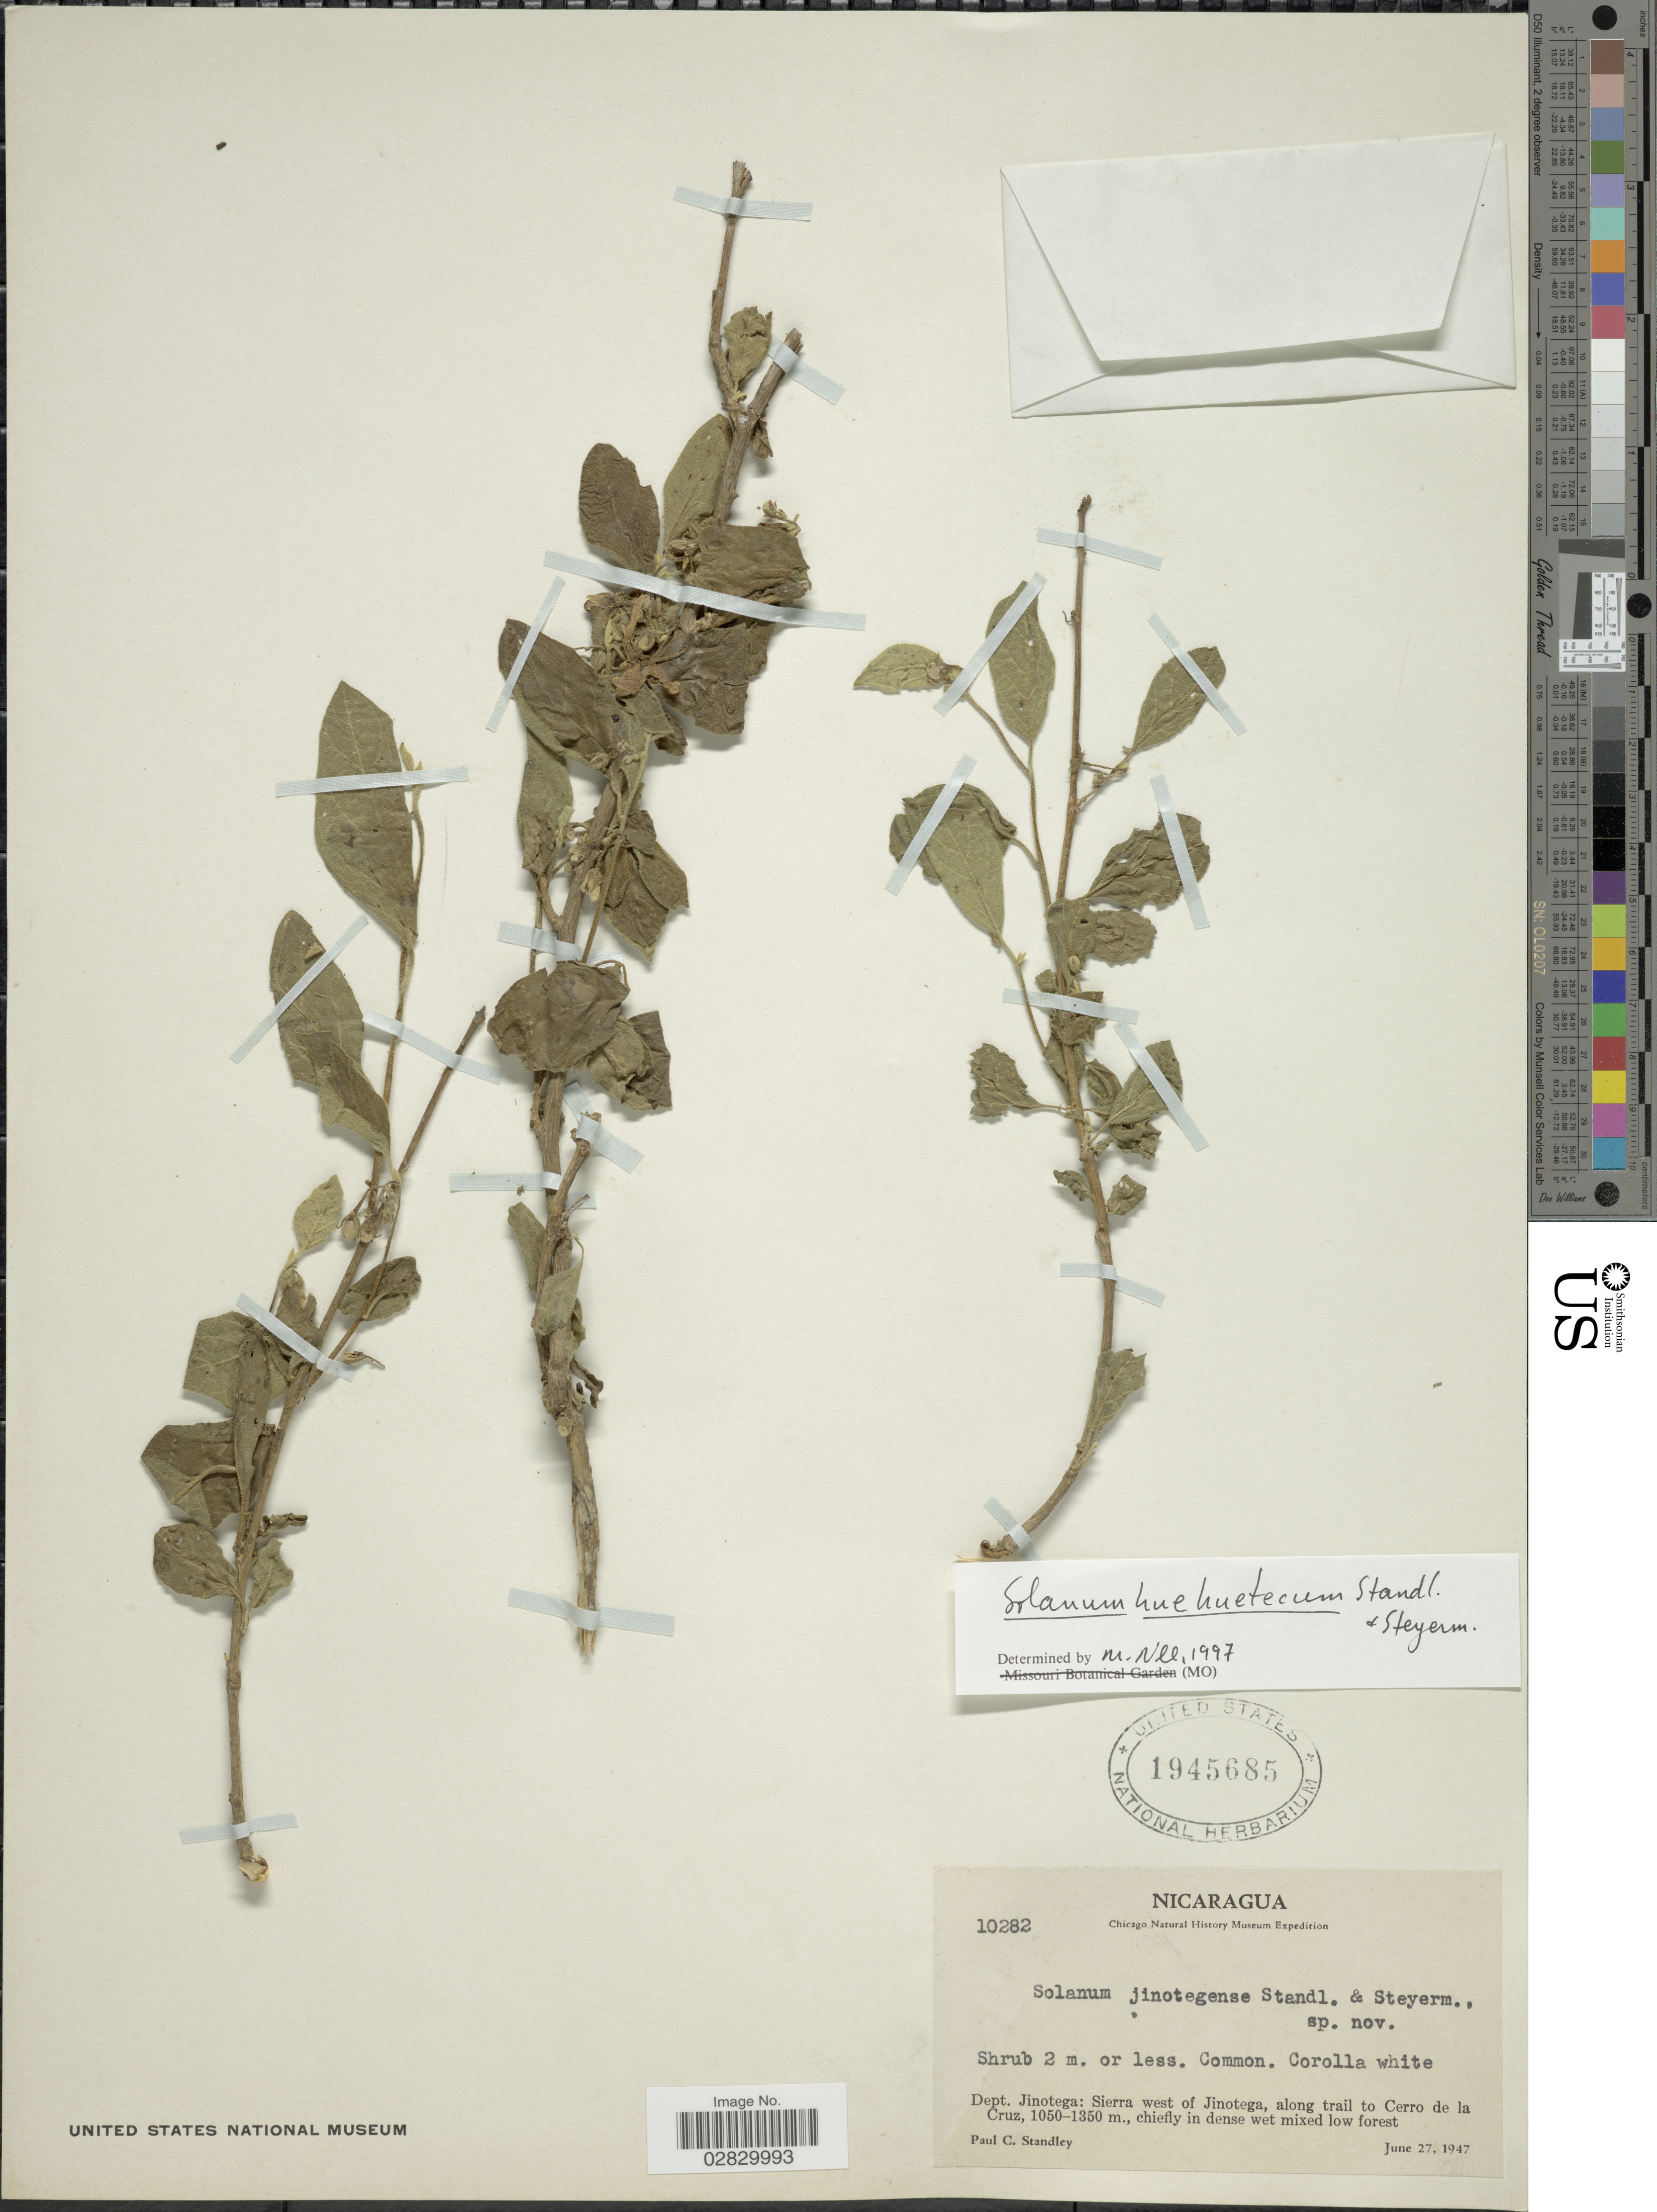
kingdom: Plantae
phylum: Tracheophyta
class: Magnoliopsida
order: Solanales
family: Solanaceae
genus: Solanum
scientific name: Solanum huehuetecum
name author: Standl. & Steyerm.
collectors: P. C. Standley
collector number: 10282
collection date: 1947-06-27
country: Nicaragua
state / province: Jinotega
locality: Sierra west of Jinotega, along trail to Cerro de la Cruz.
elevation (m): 1050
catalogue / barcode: US 1945685